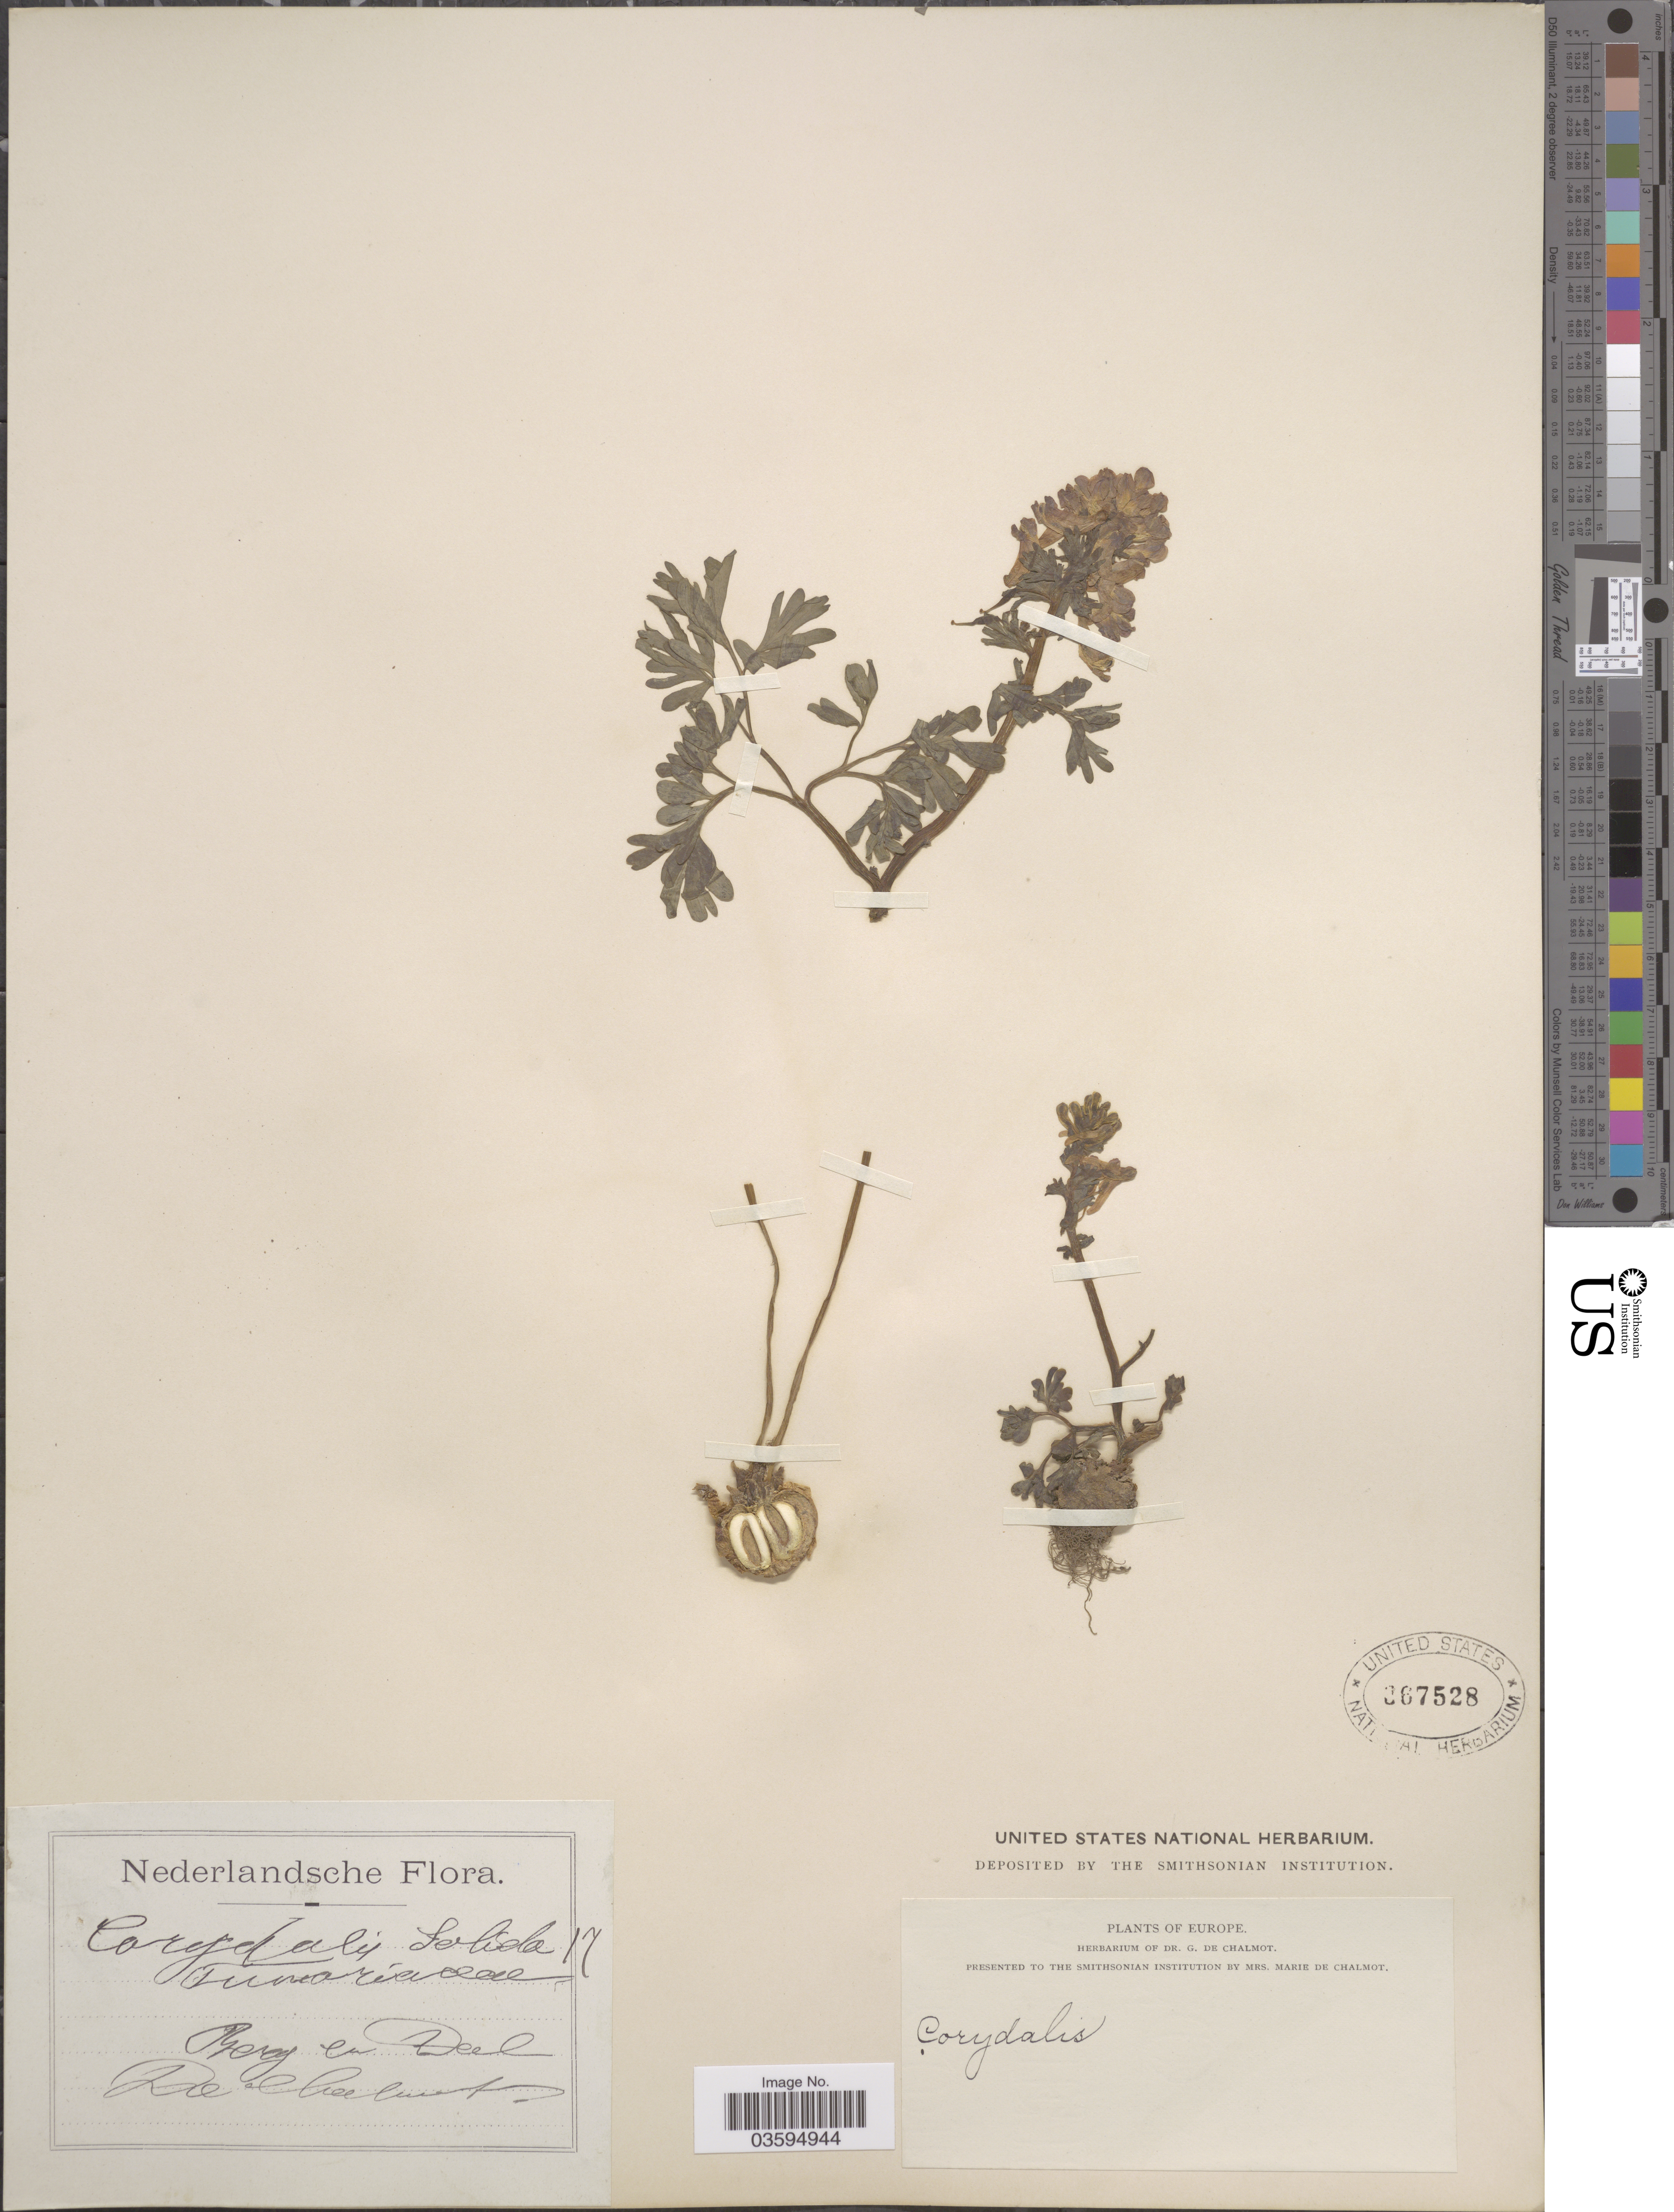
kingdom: Plantae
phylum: Tracheophyta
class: Magnoliopsida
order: Ranunculales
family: Papaveraceae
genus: Corydalis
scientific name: Corydalis solida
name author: (L.) Clairv.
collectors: G. de Chalmot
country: Netherlands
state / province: Gelderland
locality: Berg en Dal.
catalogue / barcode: US 367528